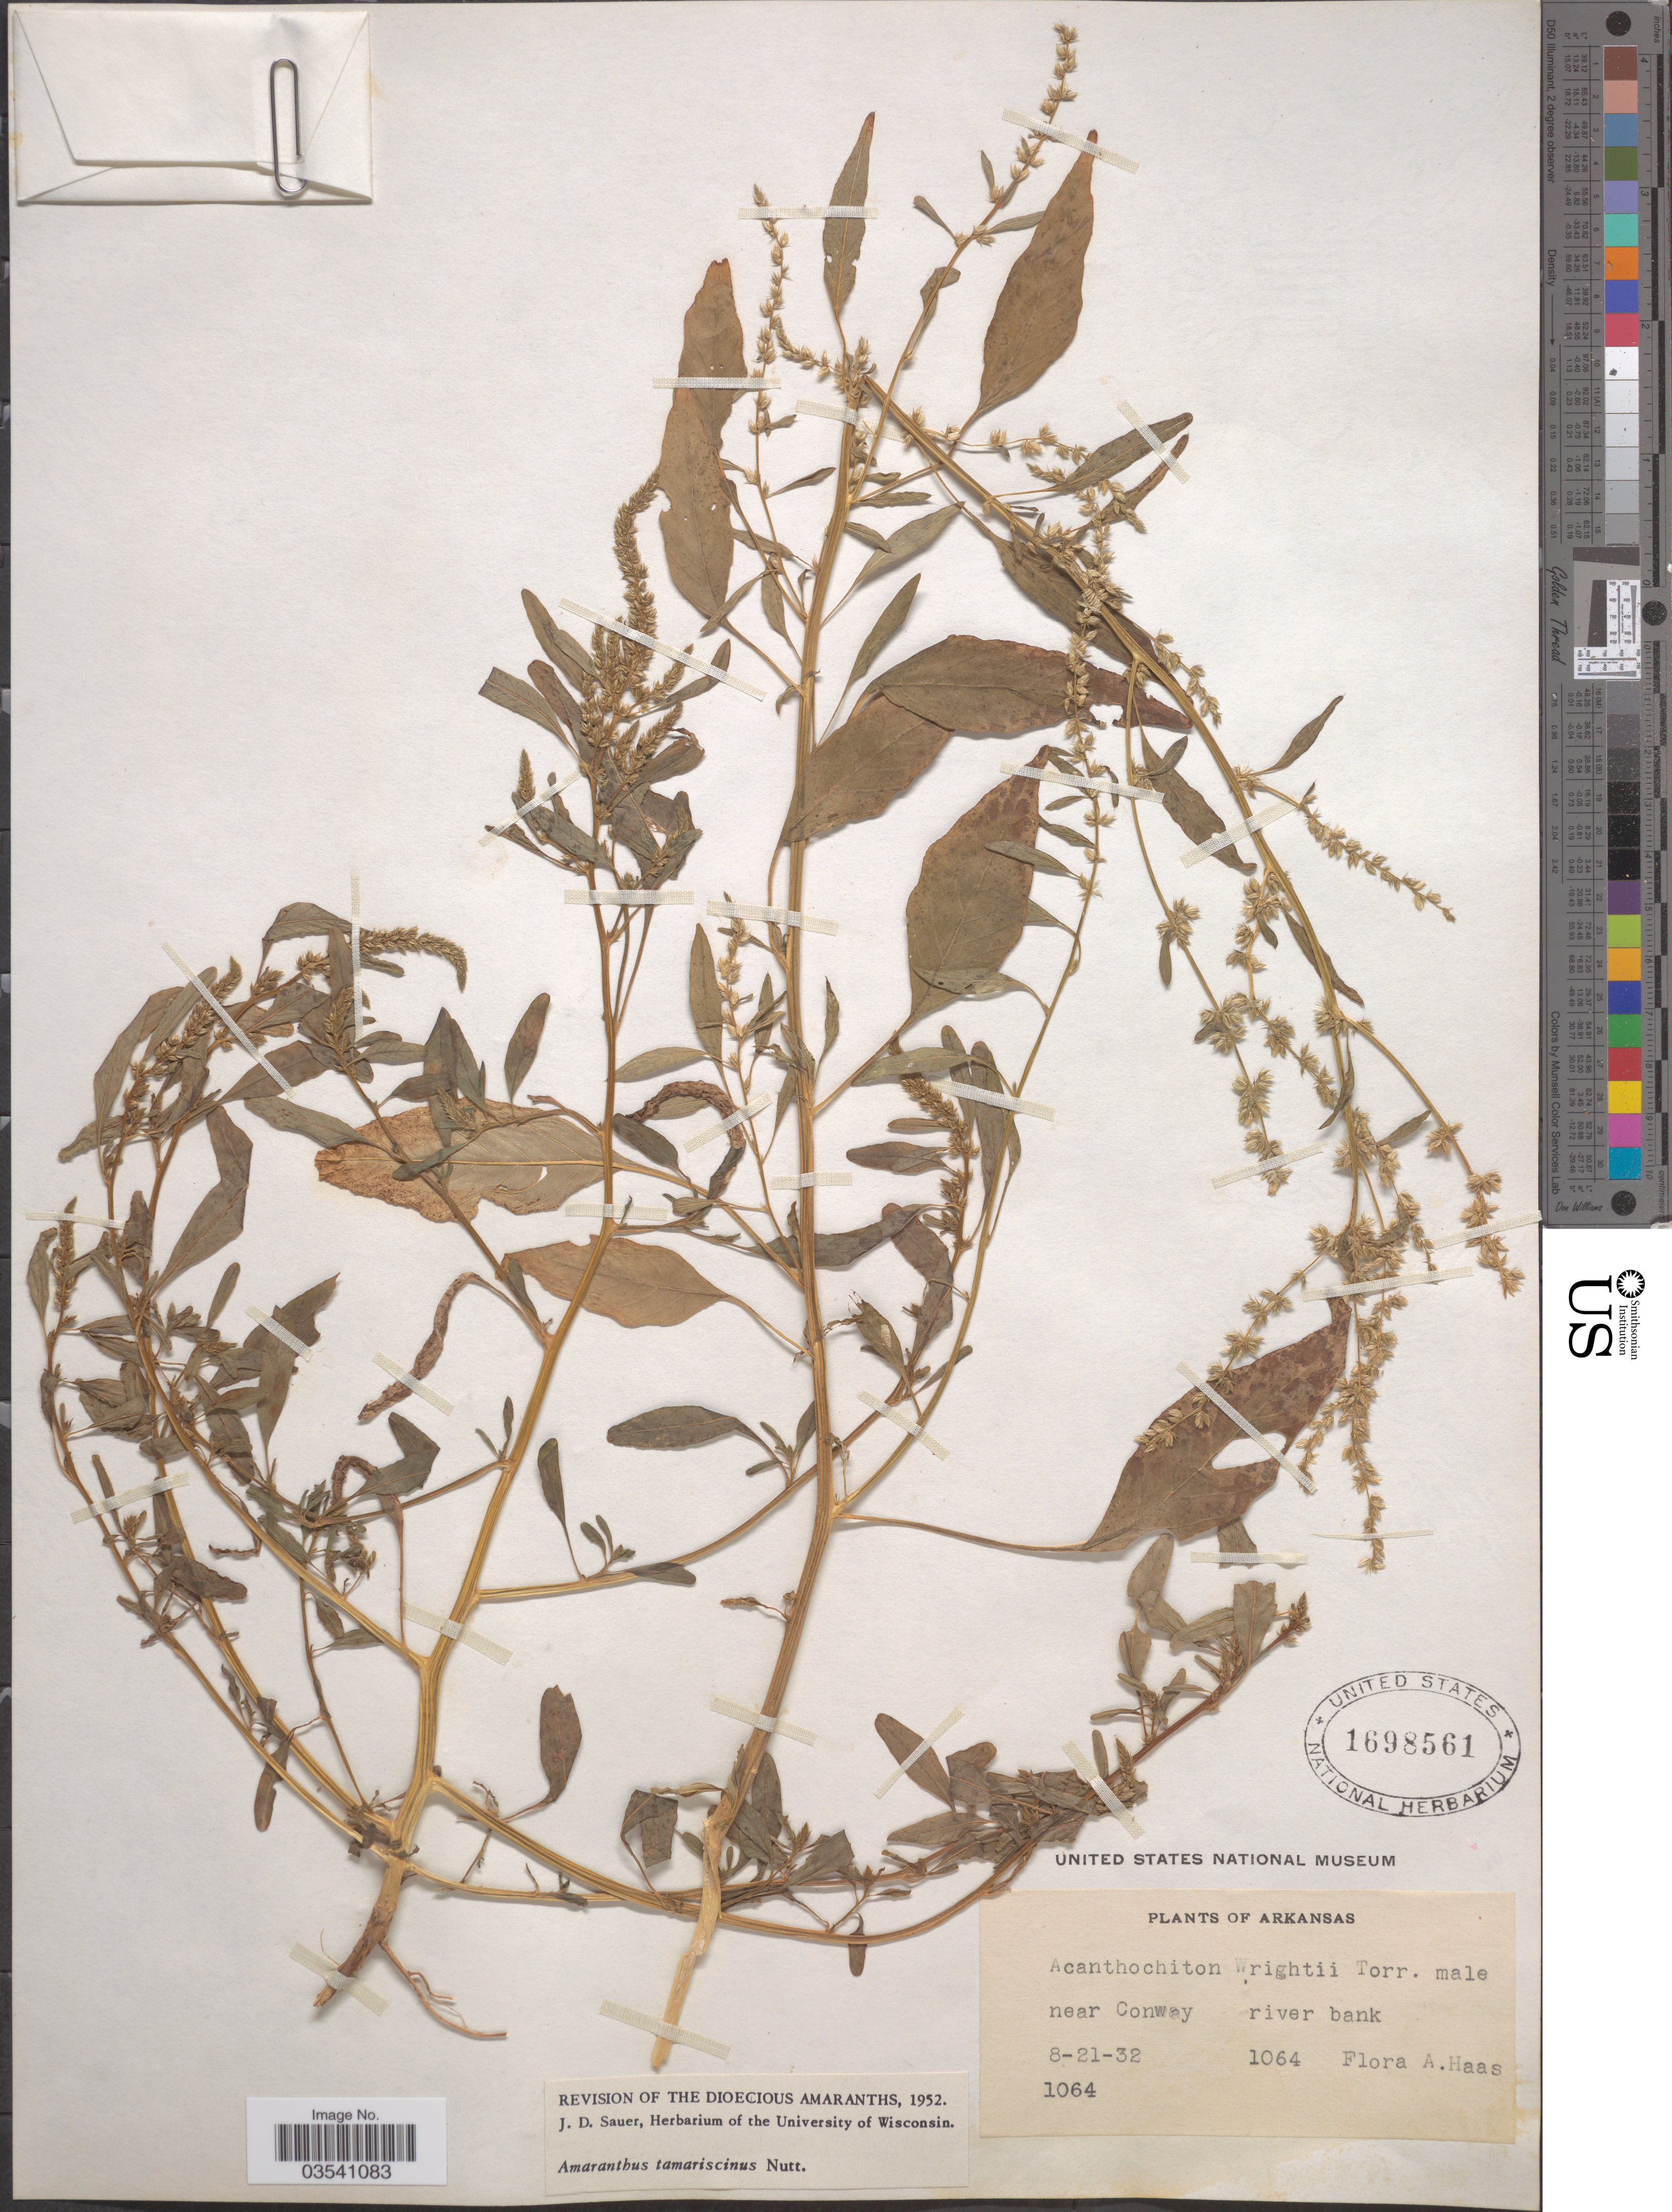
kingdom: Plantae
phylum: Tracheophyta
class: Magnoliopsida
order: Caryophyllales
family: Amaranthaceae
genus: Amaranthus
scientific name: Amaranthus tamariscinus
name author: Nutt.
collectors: F. A. Haas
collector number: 1064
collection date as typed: Transcribed d/m/y: 21/8/32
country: United States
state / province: Arkansas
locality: Near Conway river bank.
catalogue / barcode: US 1698561